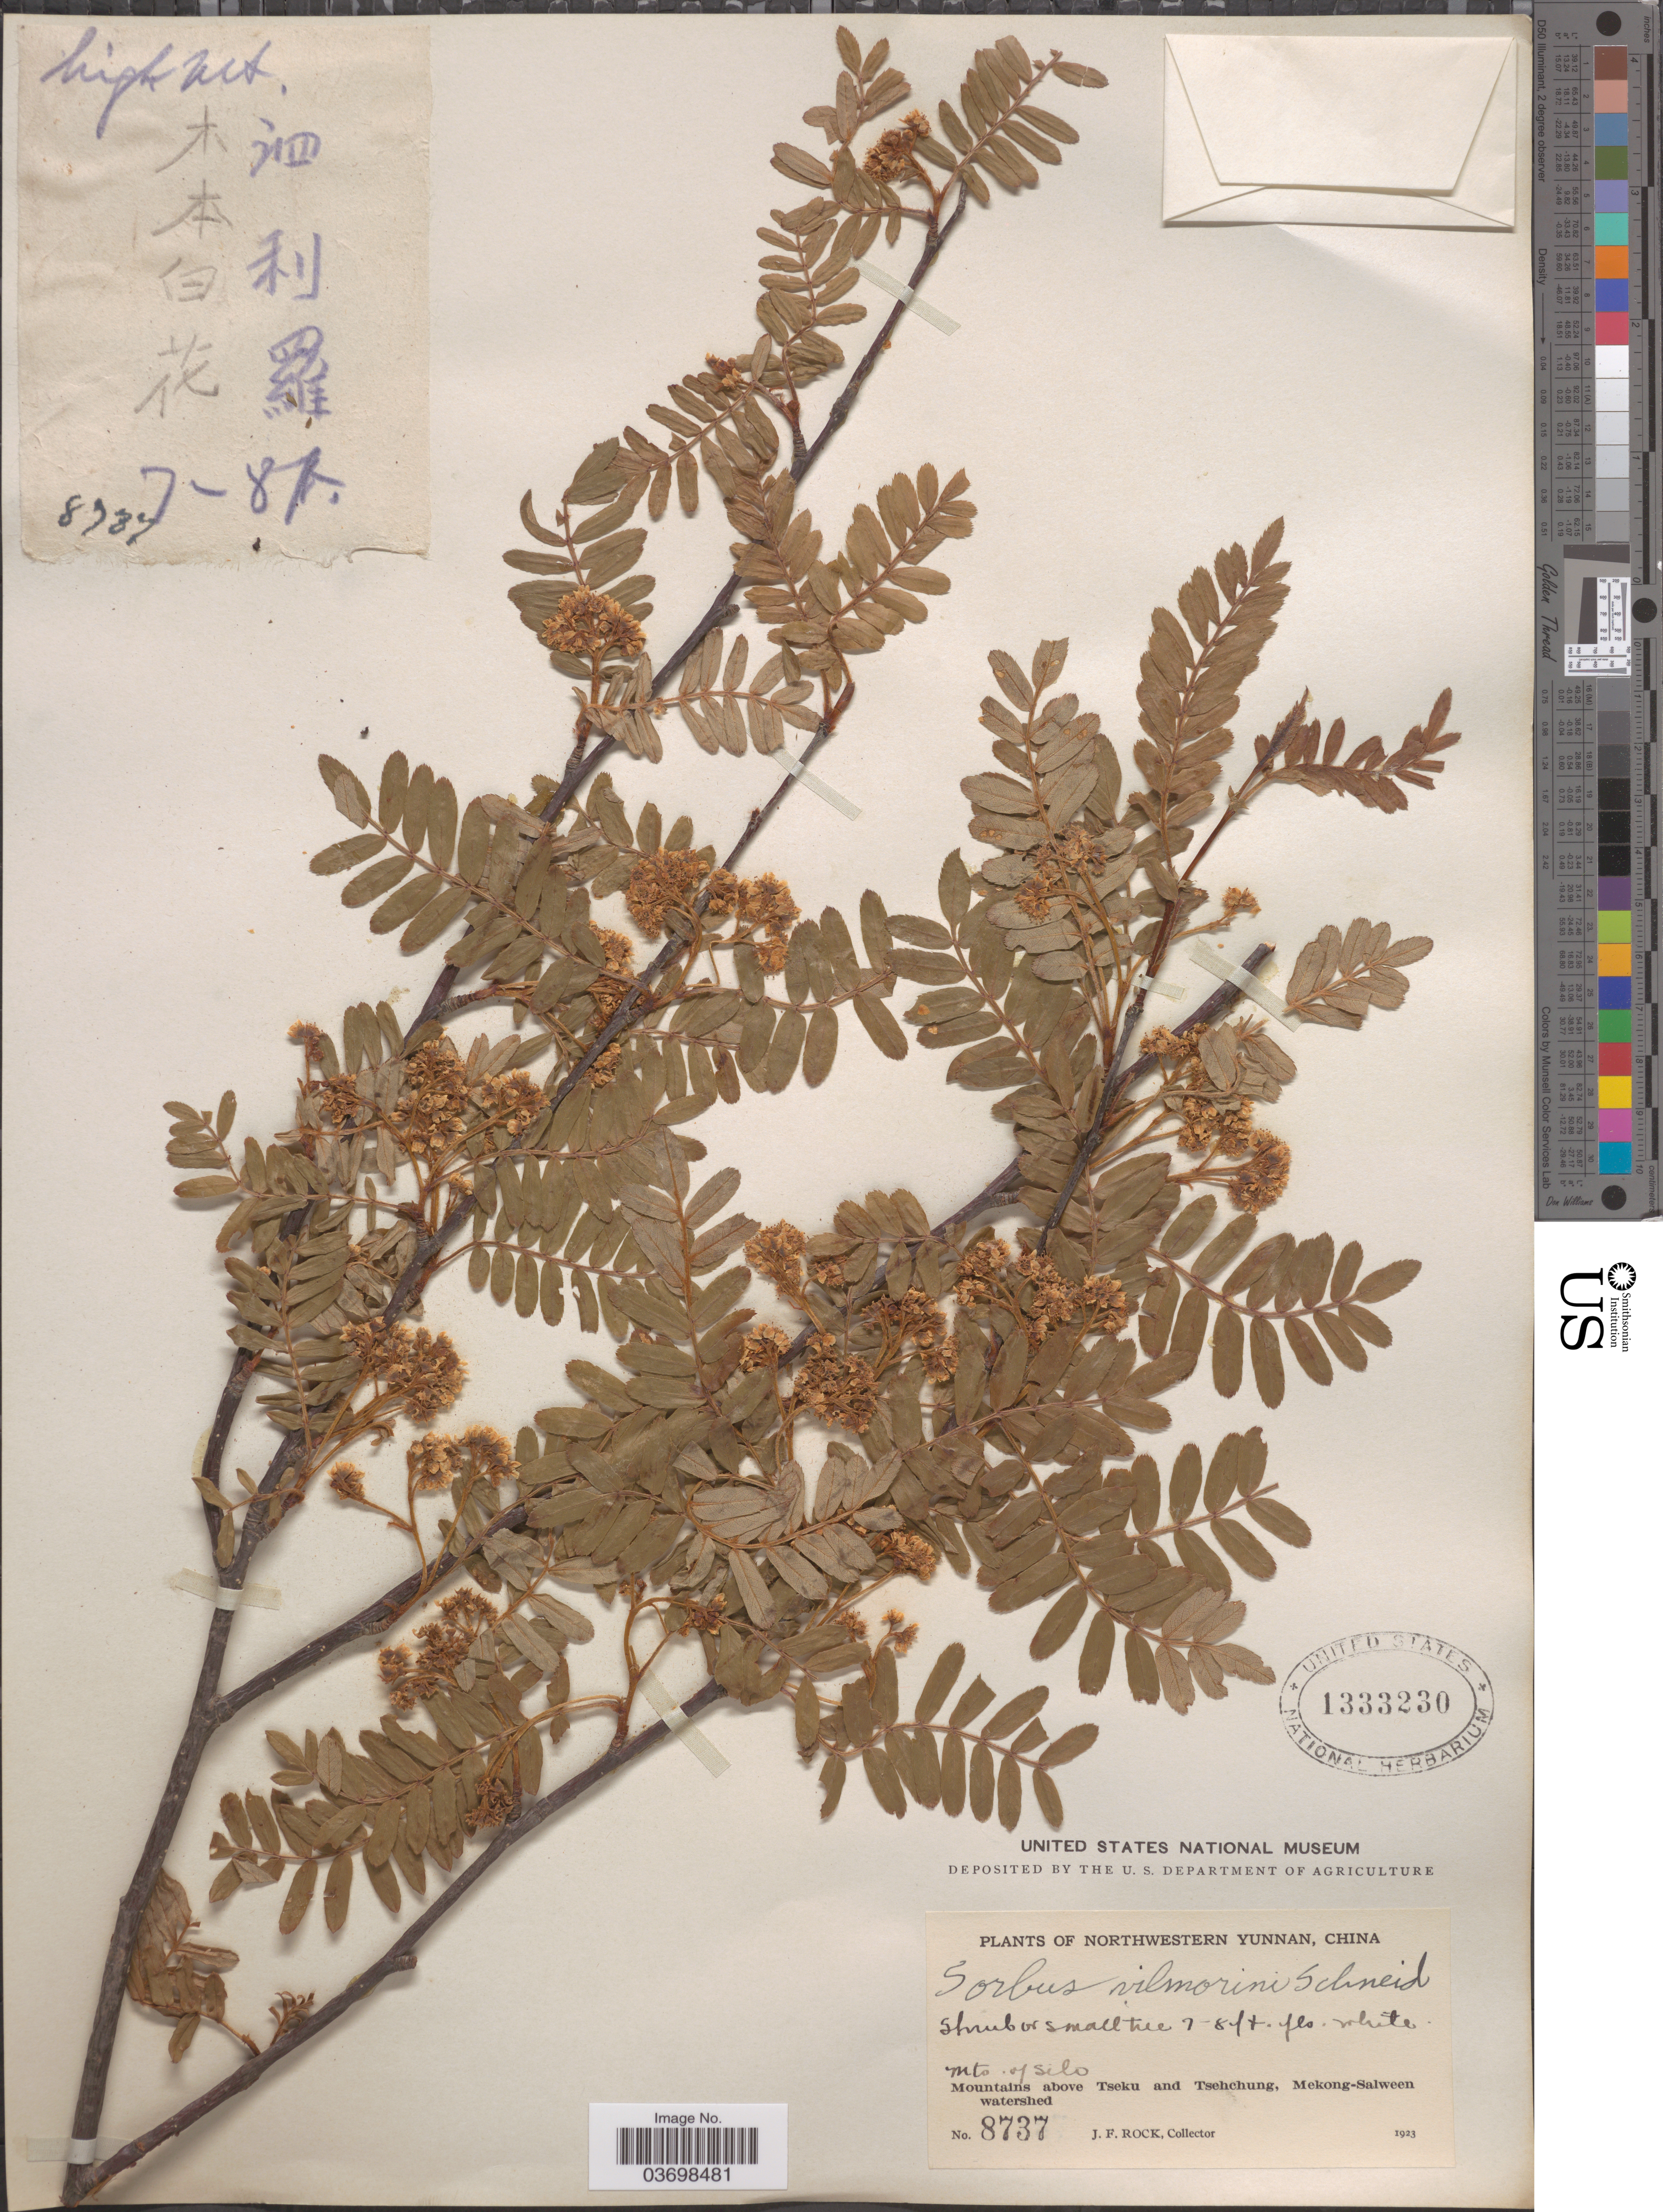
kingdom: Plantae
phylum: Tracheophyta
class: Magnoliopsida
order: Rosales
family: Rosaceae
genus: Sorbus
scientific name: Sorbus vilmorini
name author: C.K. Schneid.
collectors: J. Rock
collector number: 8737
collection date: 1923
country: China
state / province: Yunnan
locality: Northwestern Yunnan. Mts. of Silo. Mountains above Tseku and Tsehchung, Mekong-Salween watershed.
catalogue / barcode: US 1333230